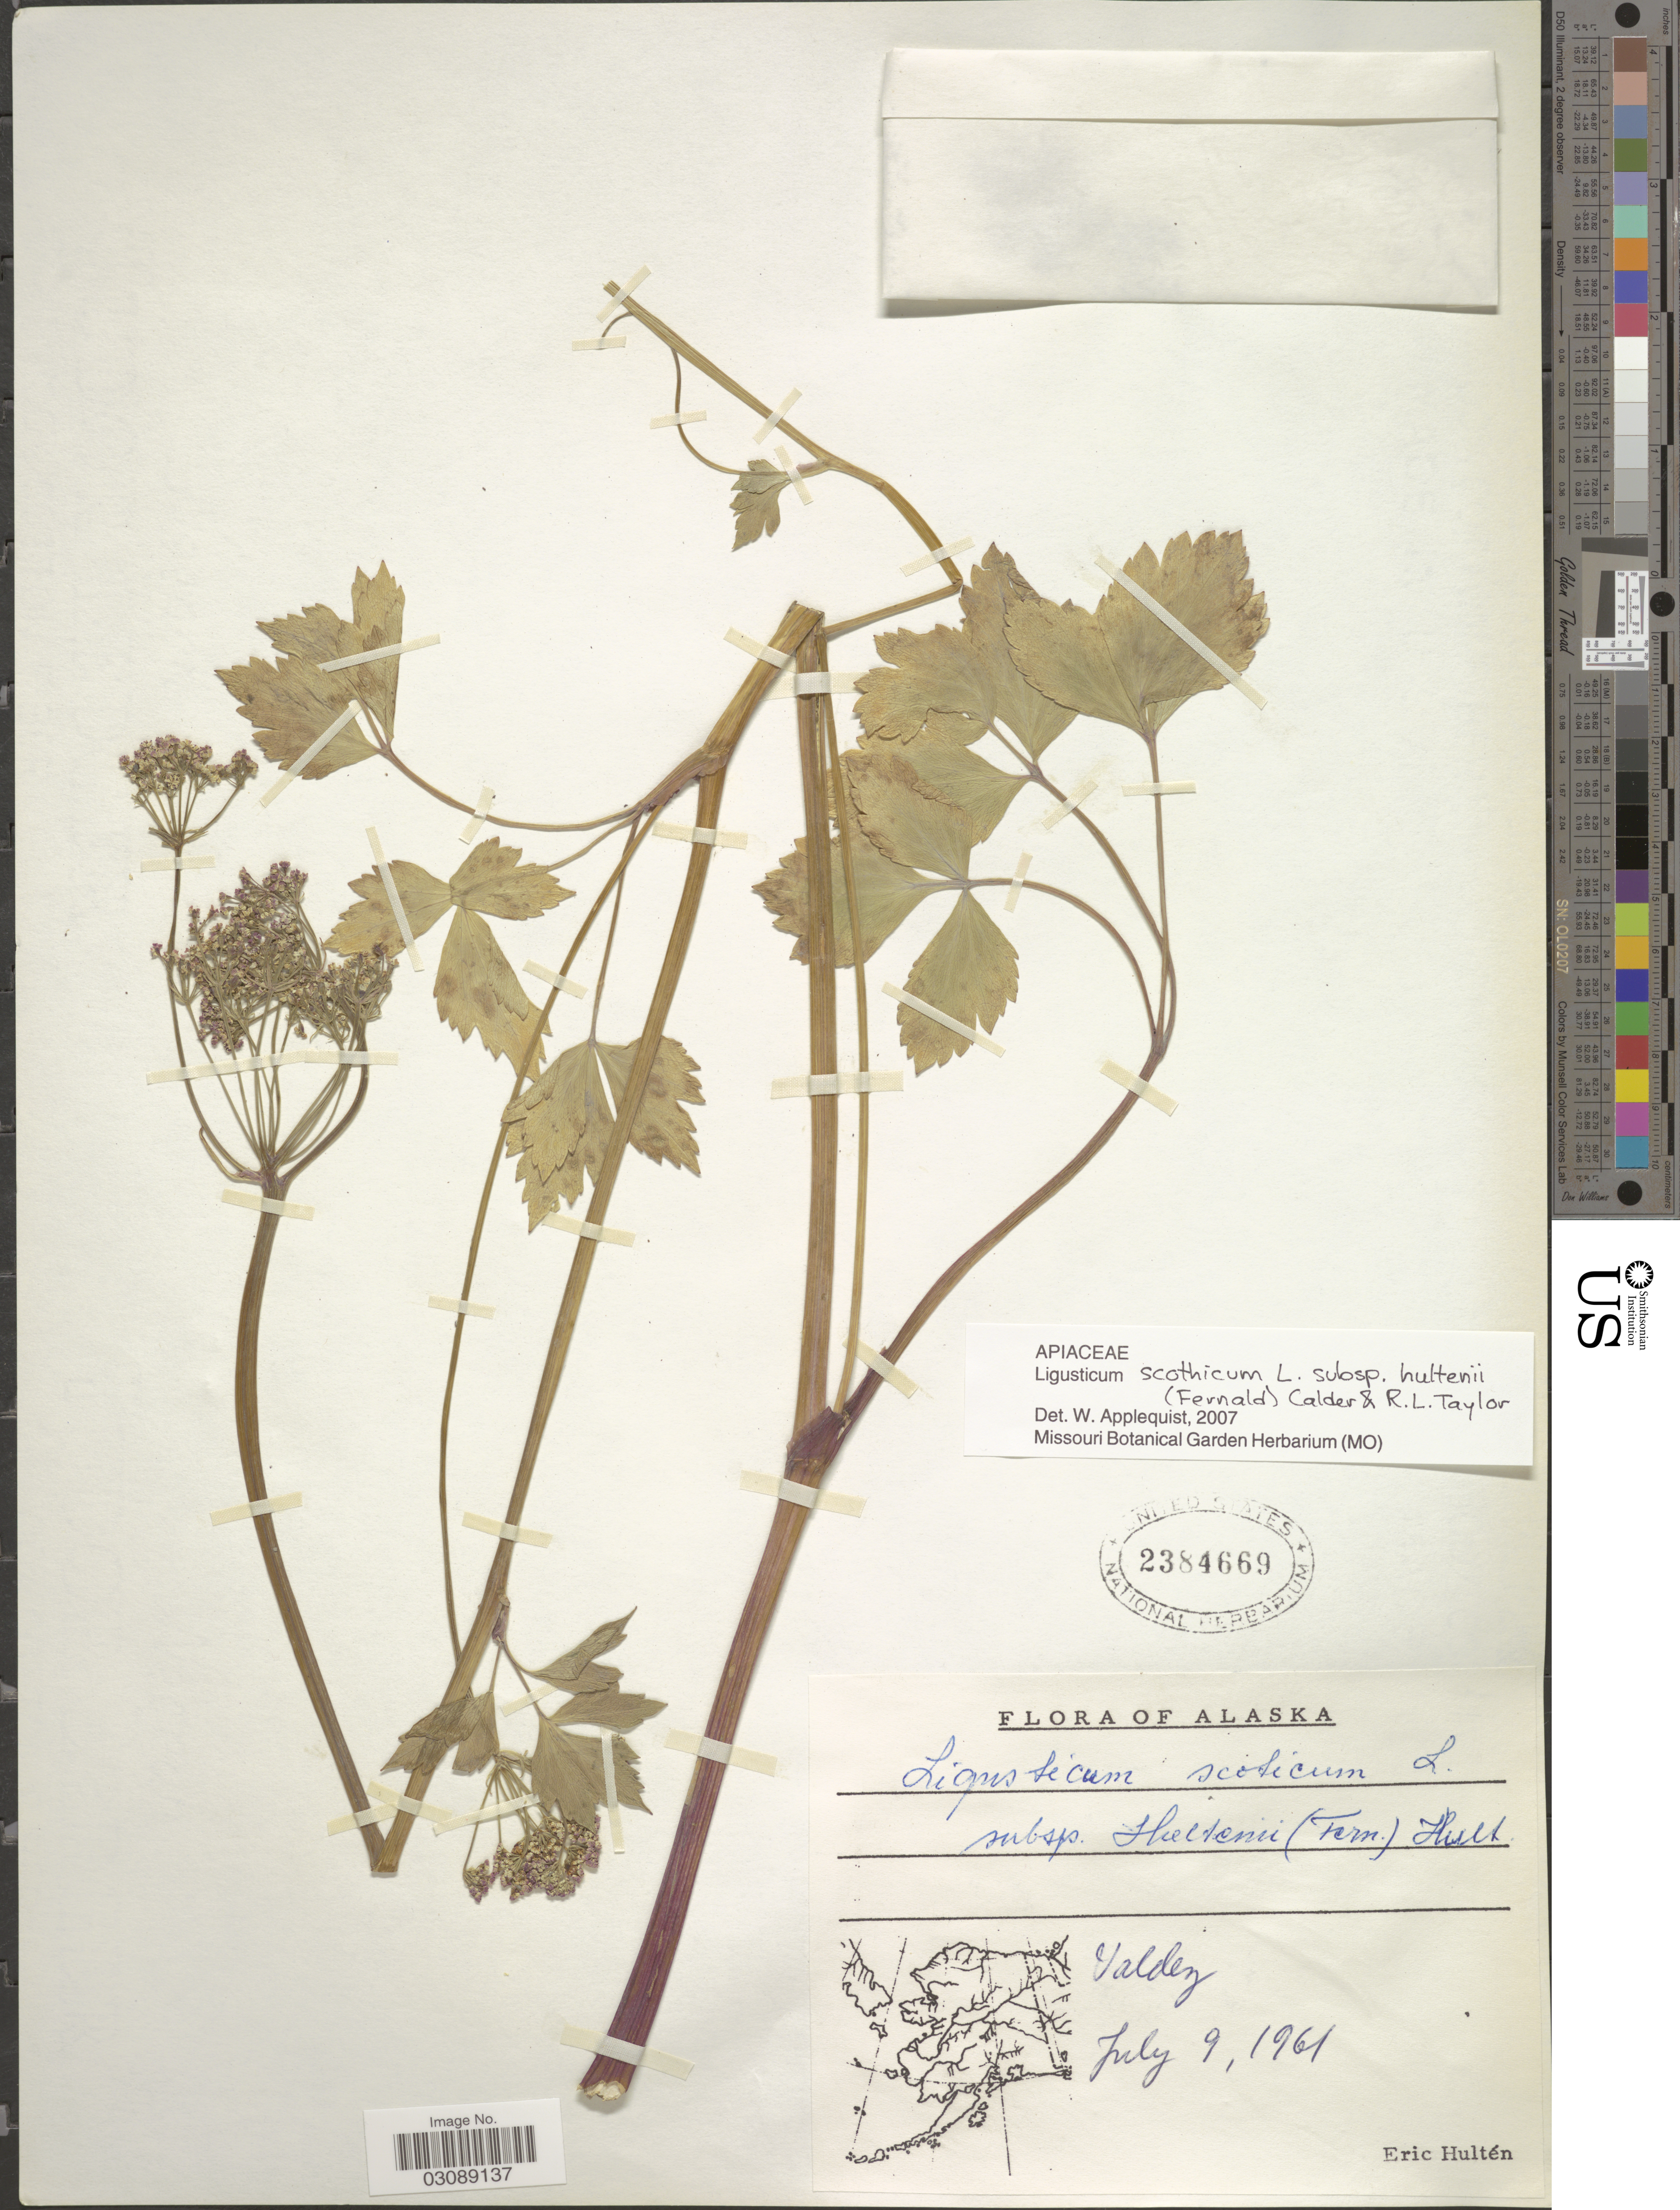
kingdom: Plantae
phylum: Tracheophyta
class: Magnoliopsida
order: Apiales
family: Apiaceae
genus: Ligusticum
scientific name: Ligusticum scoticum subsp. hultenii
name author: (Fernald) Calder & Roy L. Taylor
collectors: E. G. Hultén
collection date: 1961-07-09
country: United States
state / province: Alaska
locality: Valdez.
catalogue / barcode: US 2384669